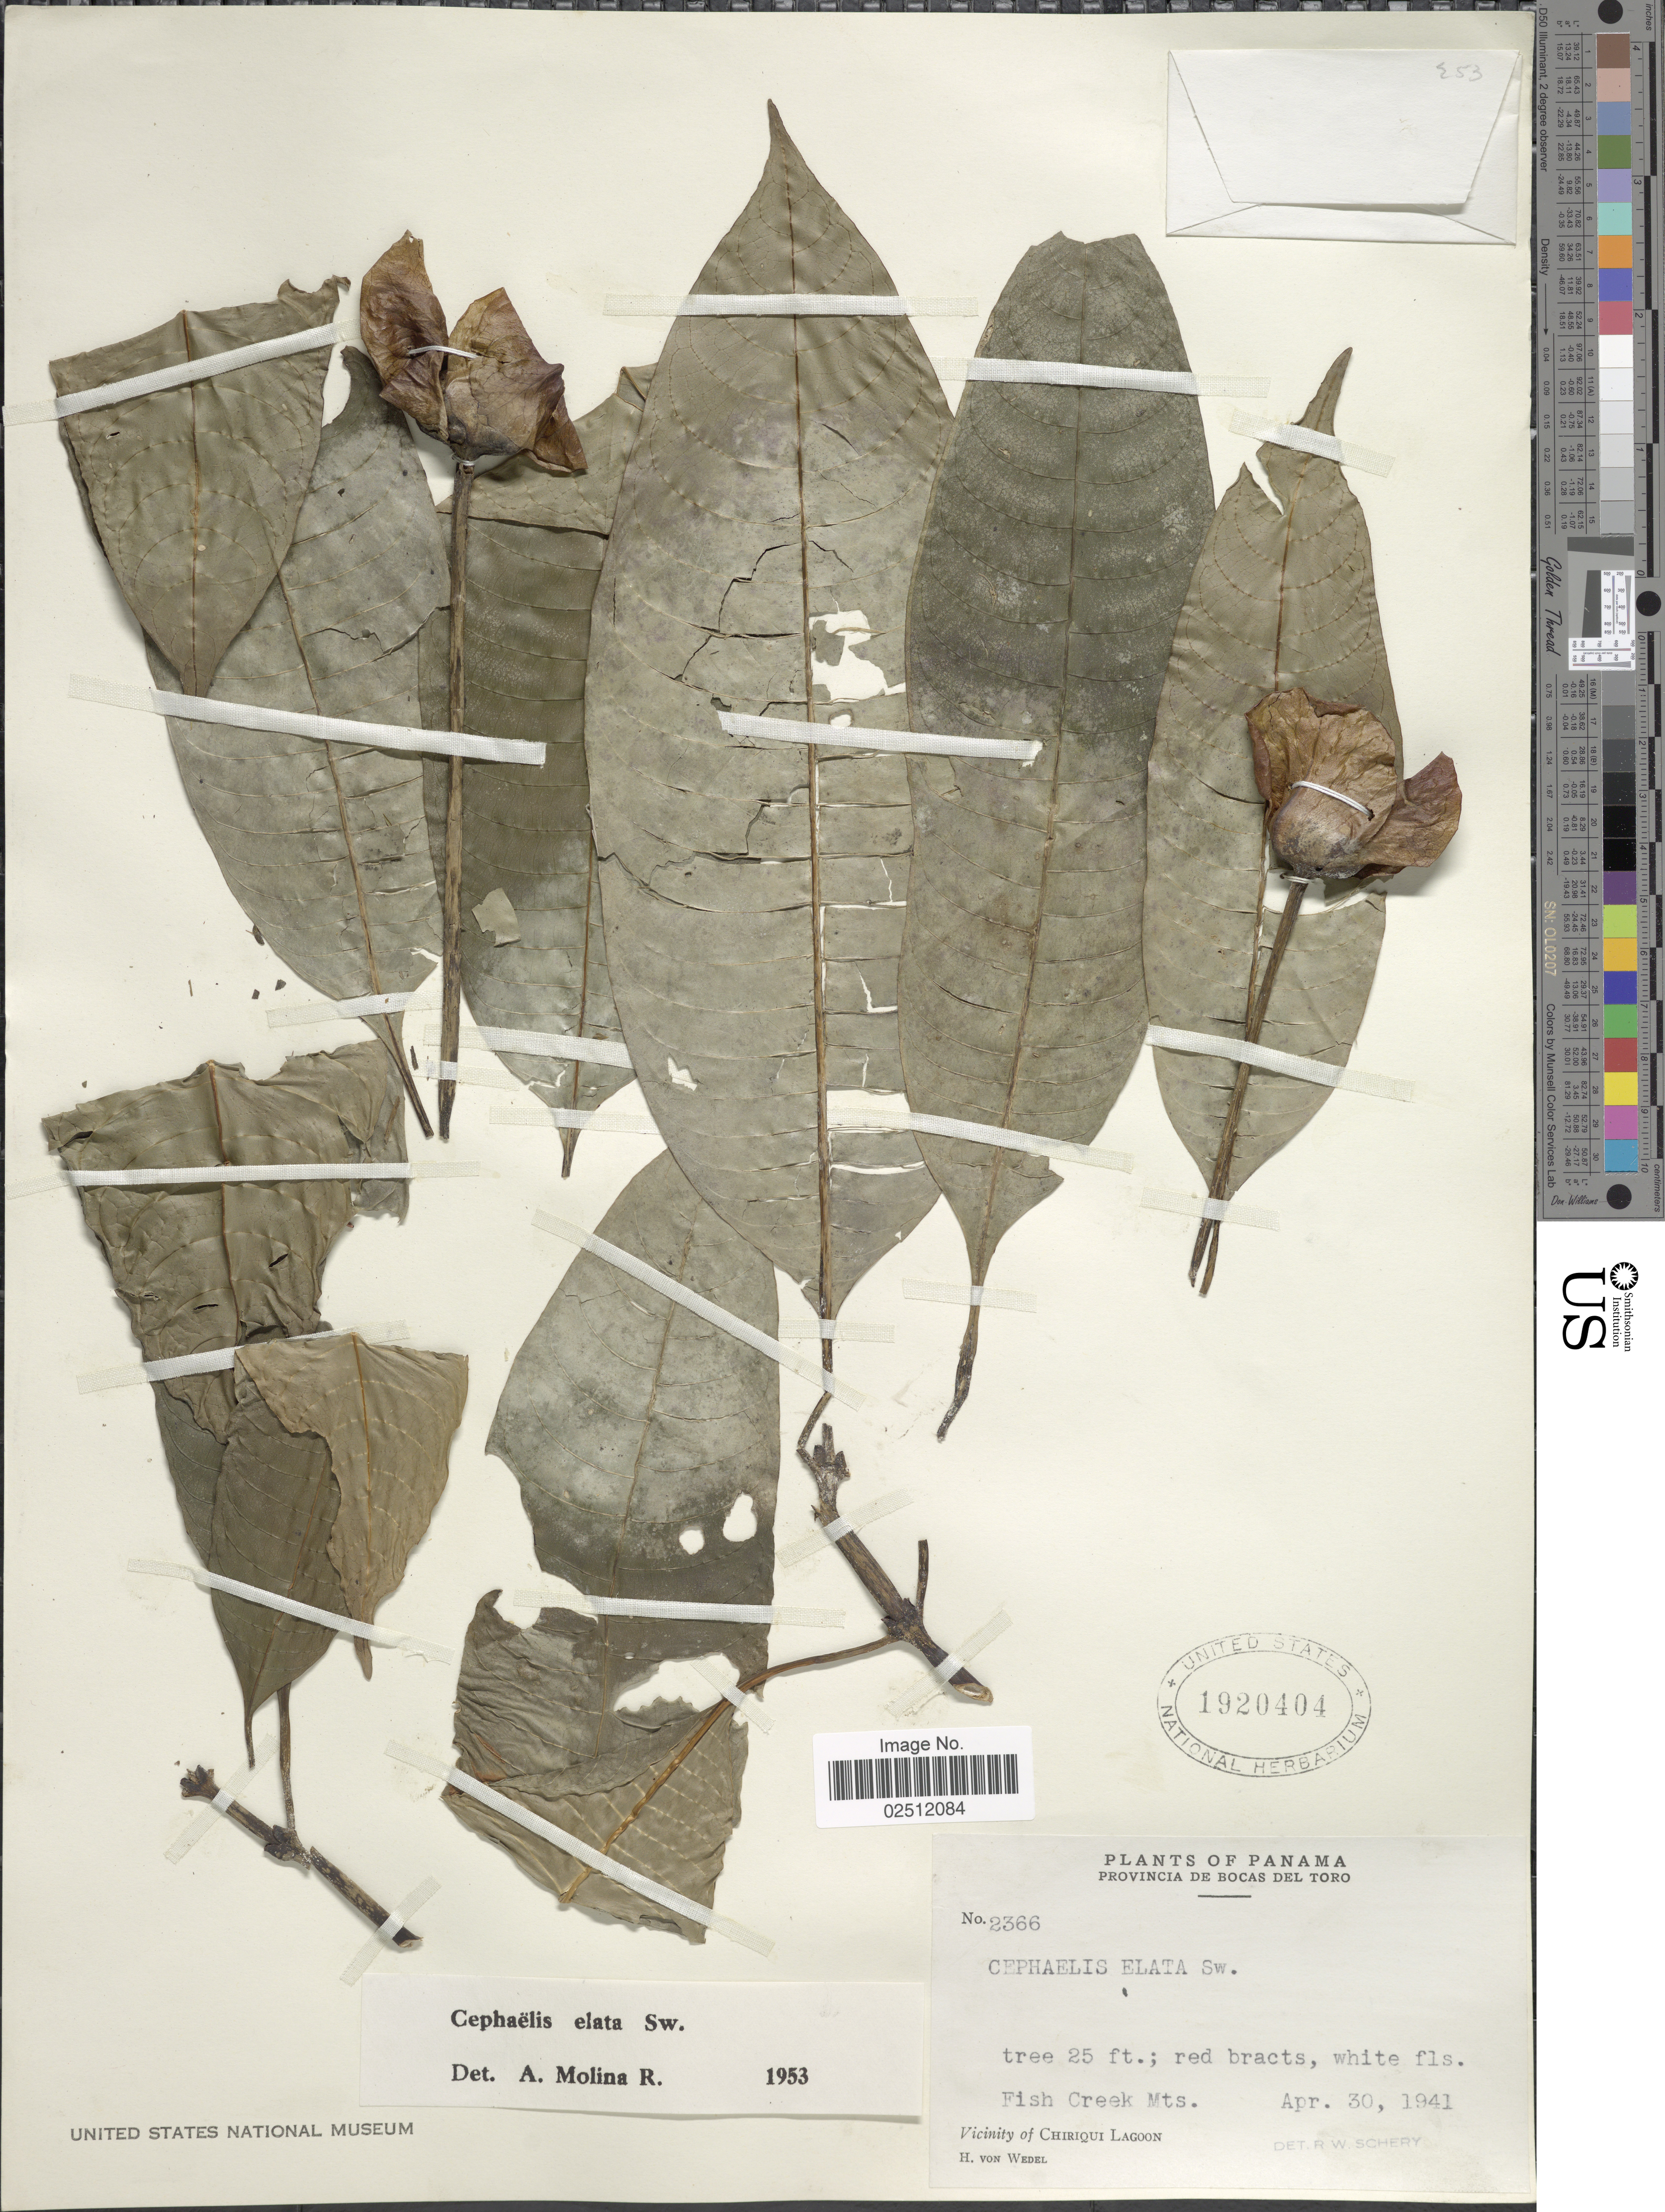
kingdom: Plantae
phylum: Tracheophyta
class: Magnoliopsida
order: Gentianales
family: Rubiaceae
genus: Psychotria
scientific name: Psychotria elata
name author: (Sw.) Hammel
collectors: H. von Wedel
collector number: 2366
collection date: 1941-04-30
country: Panama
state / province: Bocas del Toro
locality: Provincia de Bocas del Toro, Fish Creek Mts, Vicinity of Chiriqui Lagoon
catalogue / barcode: US 1920404